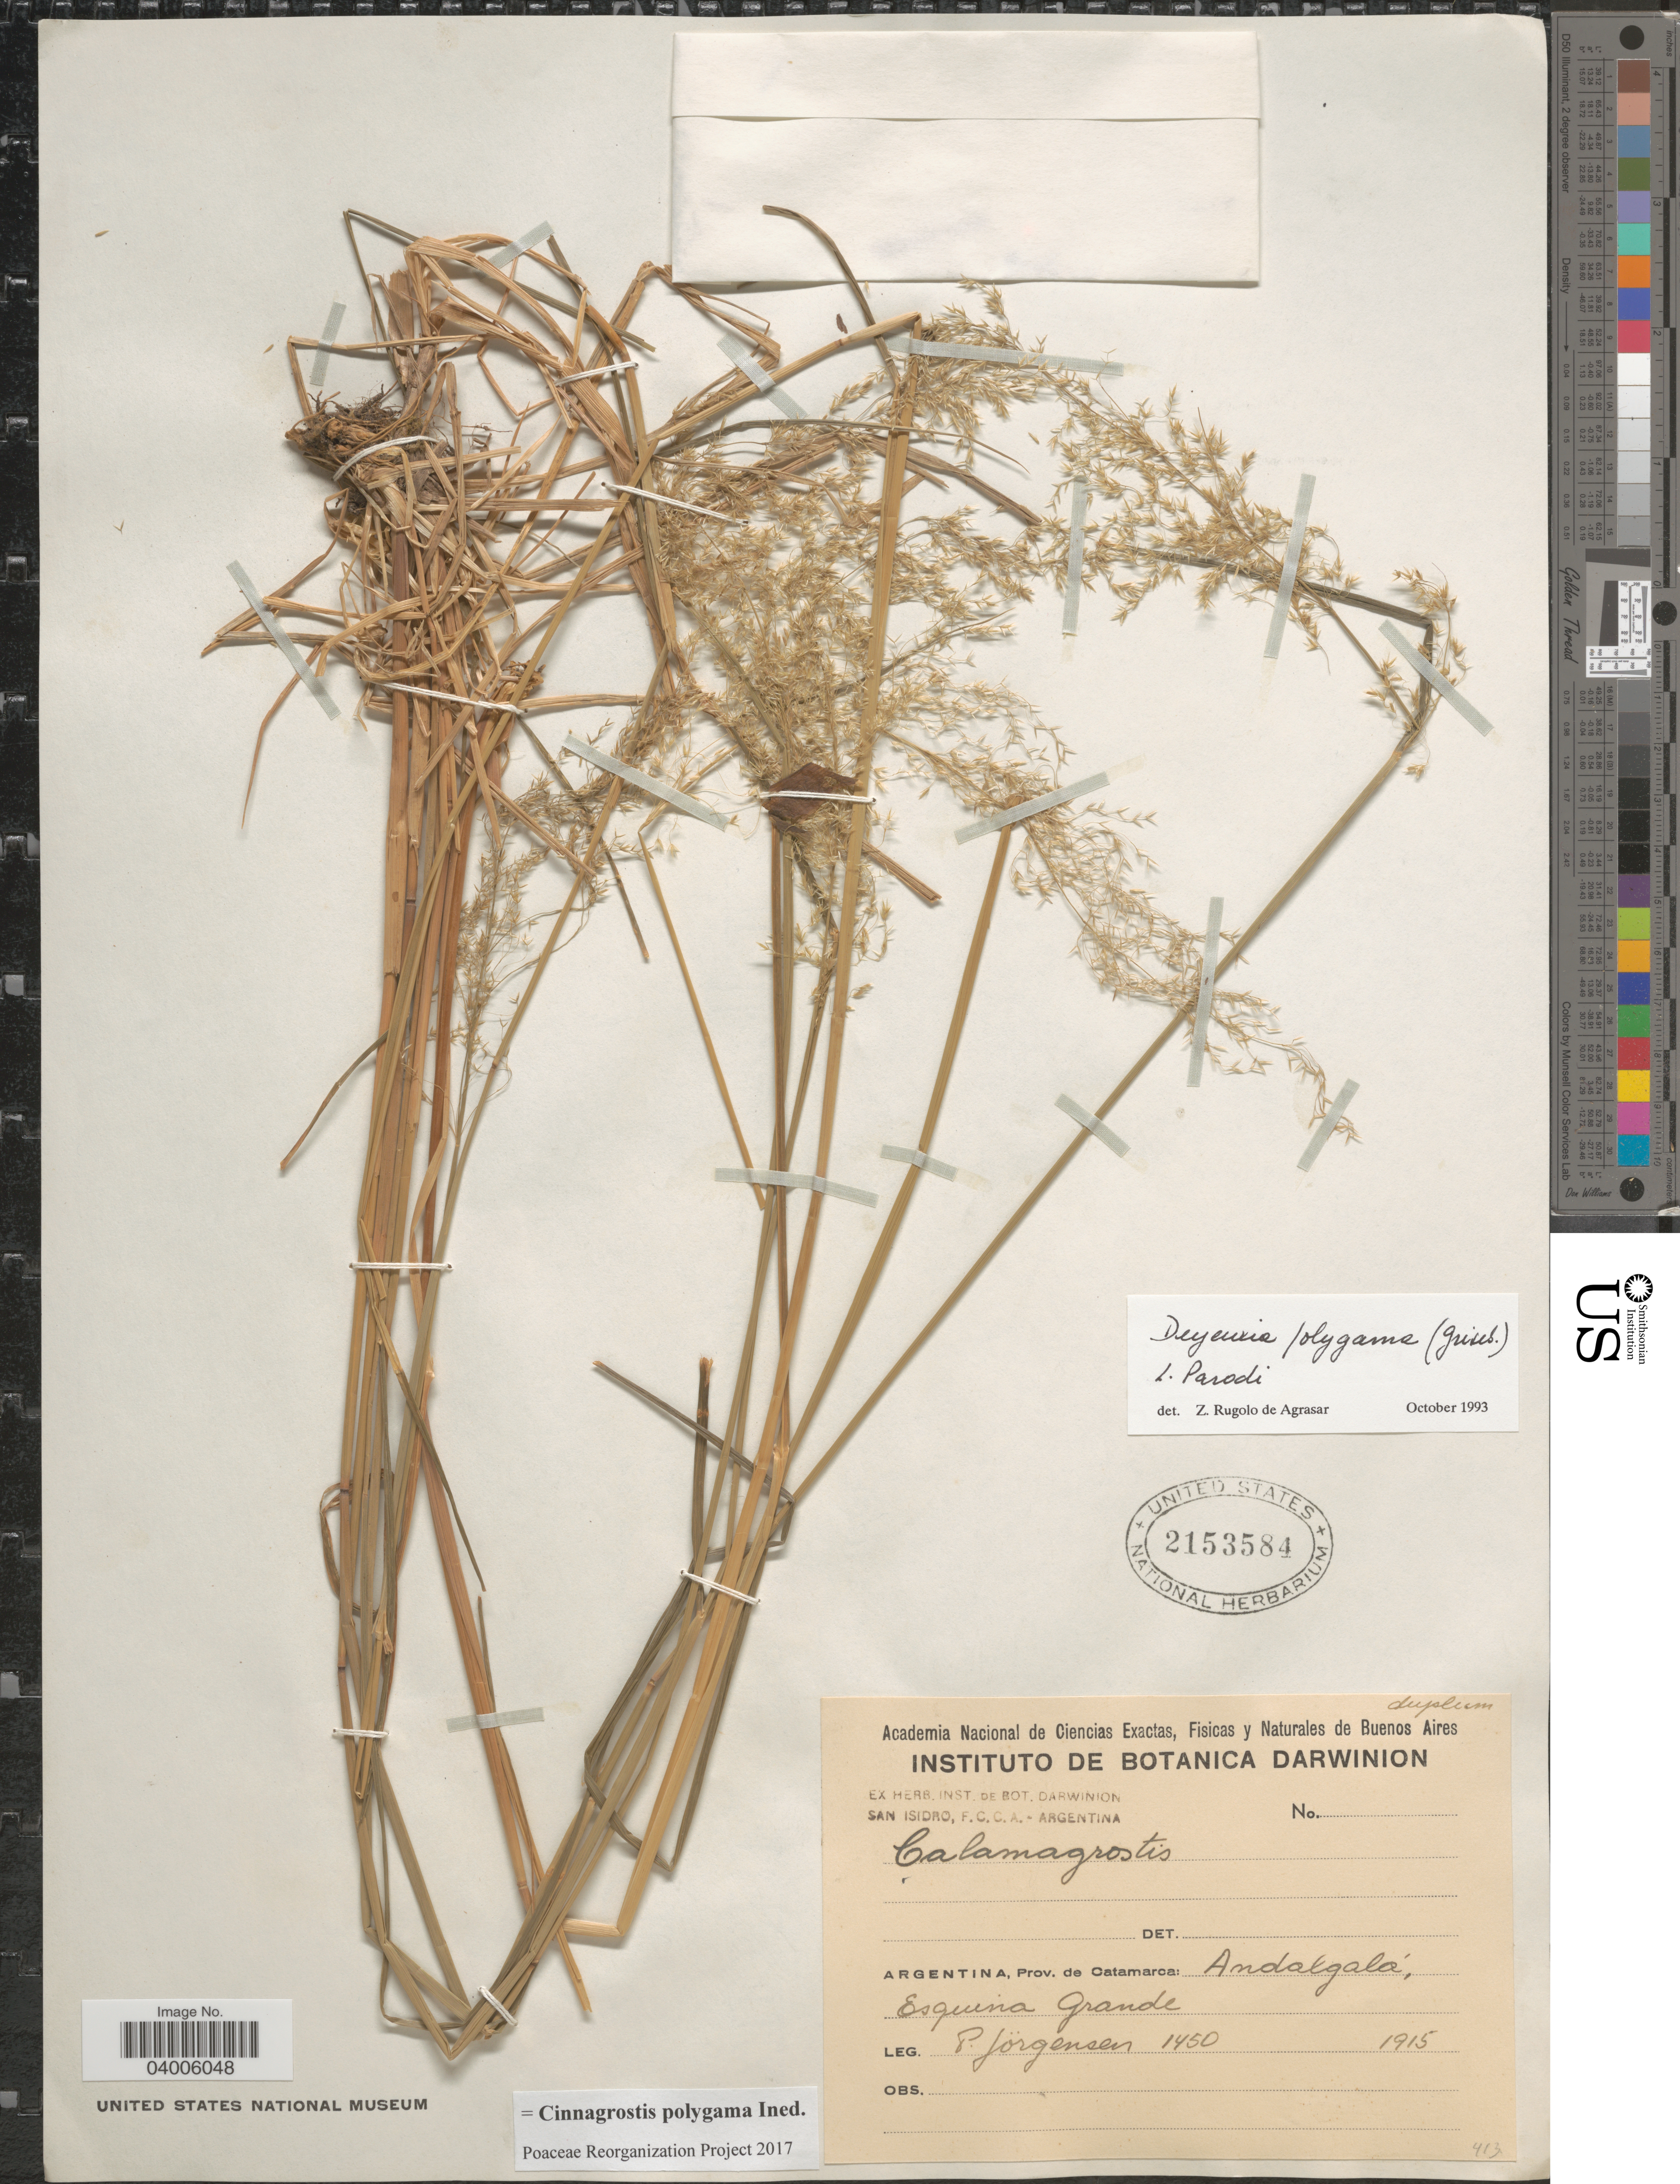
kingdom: Plantae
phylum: Tracheophyta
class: Liliopsida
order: Poales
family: Poaceae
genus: Cinnagrostis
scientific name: Cinnagrostis polygama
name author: Griseb.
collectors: P. Jörgensen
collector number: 1450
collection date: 1915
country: Argentina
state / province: Catamarca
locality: Andalgalá, Esquina Grande.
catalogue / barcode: US 2153584